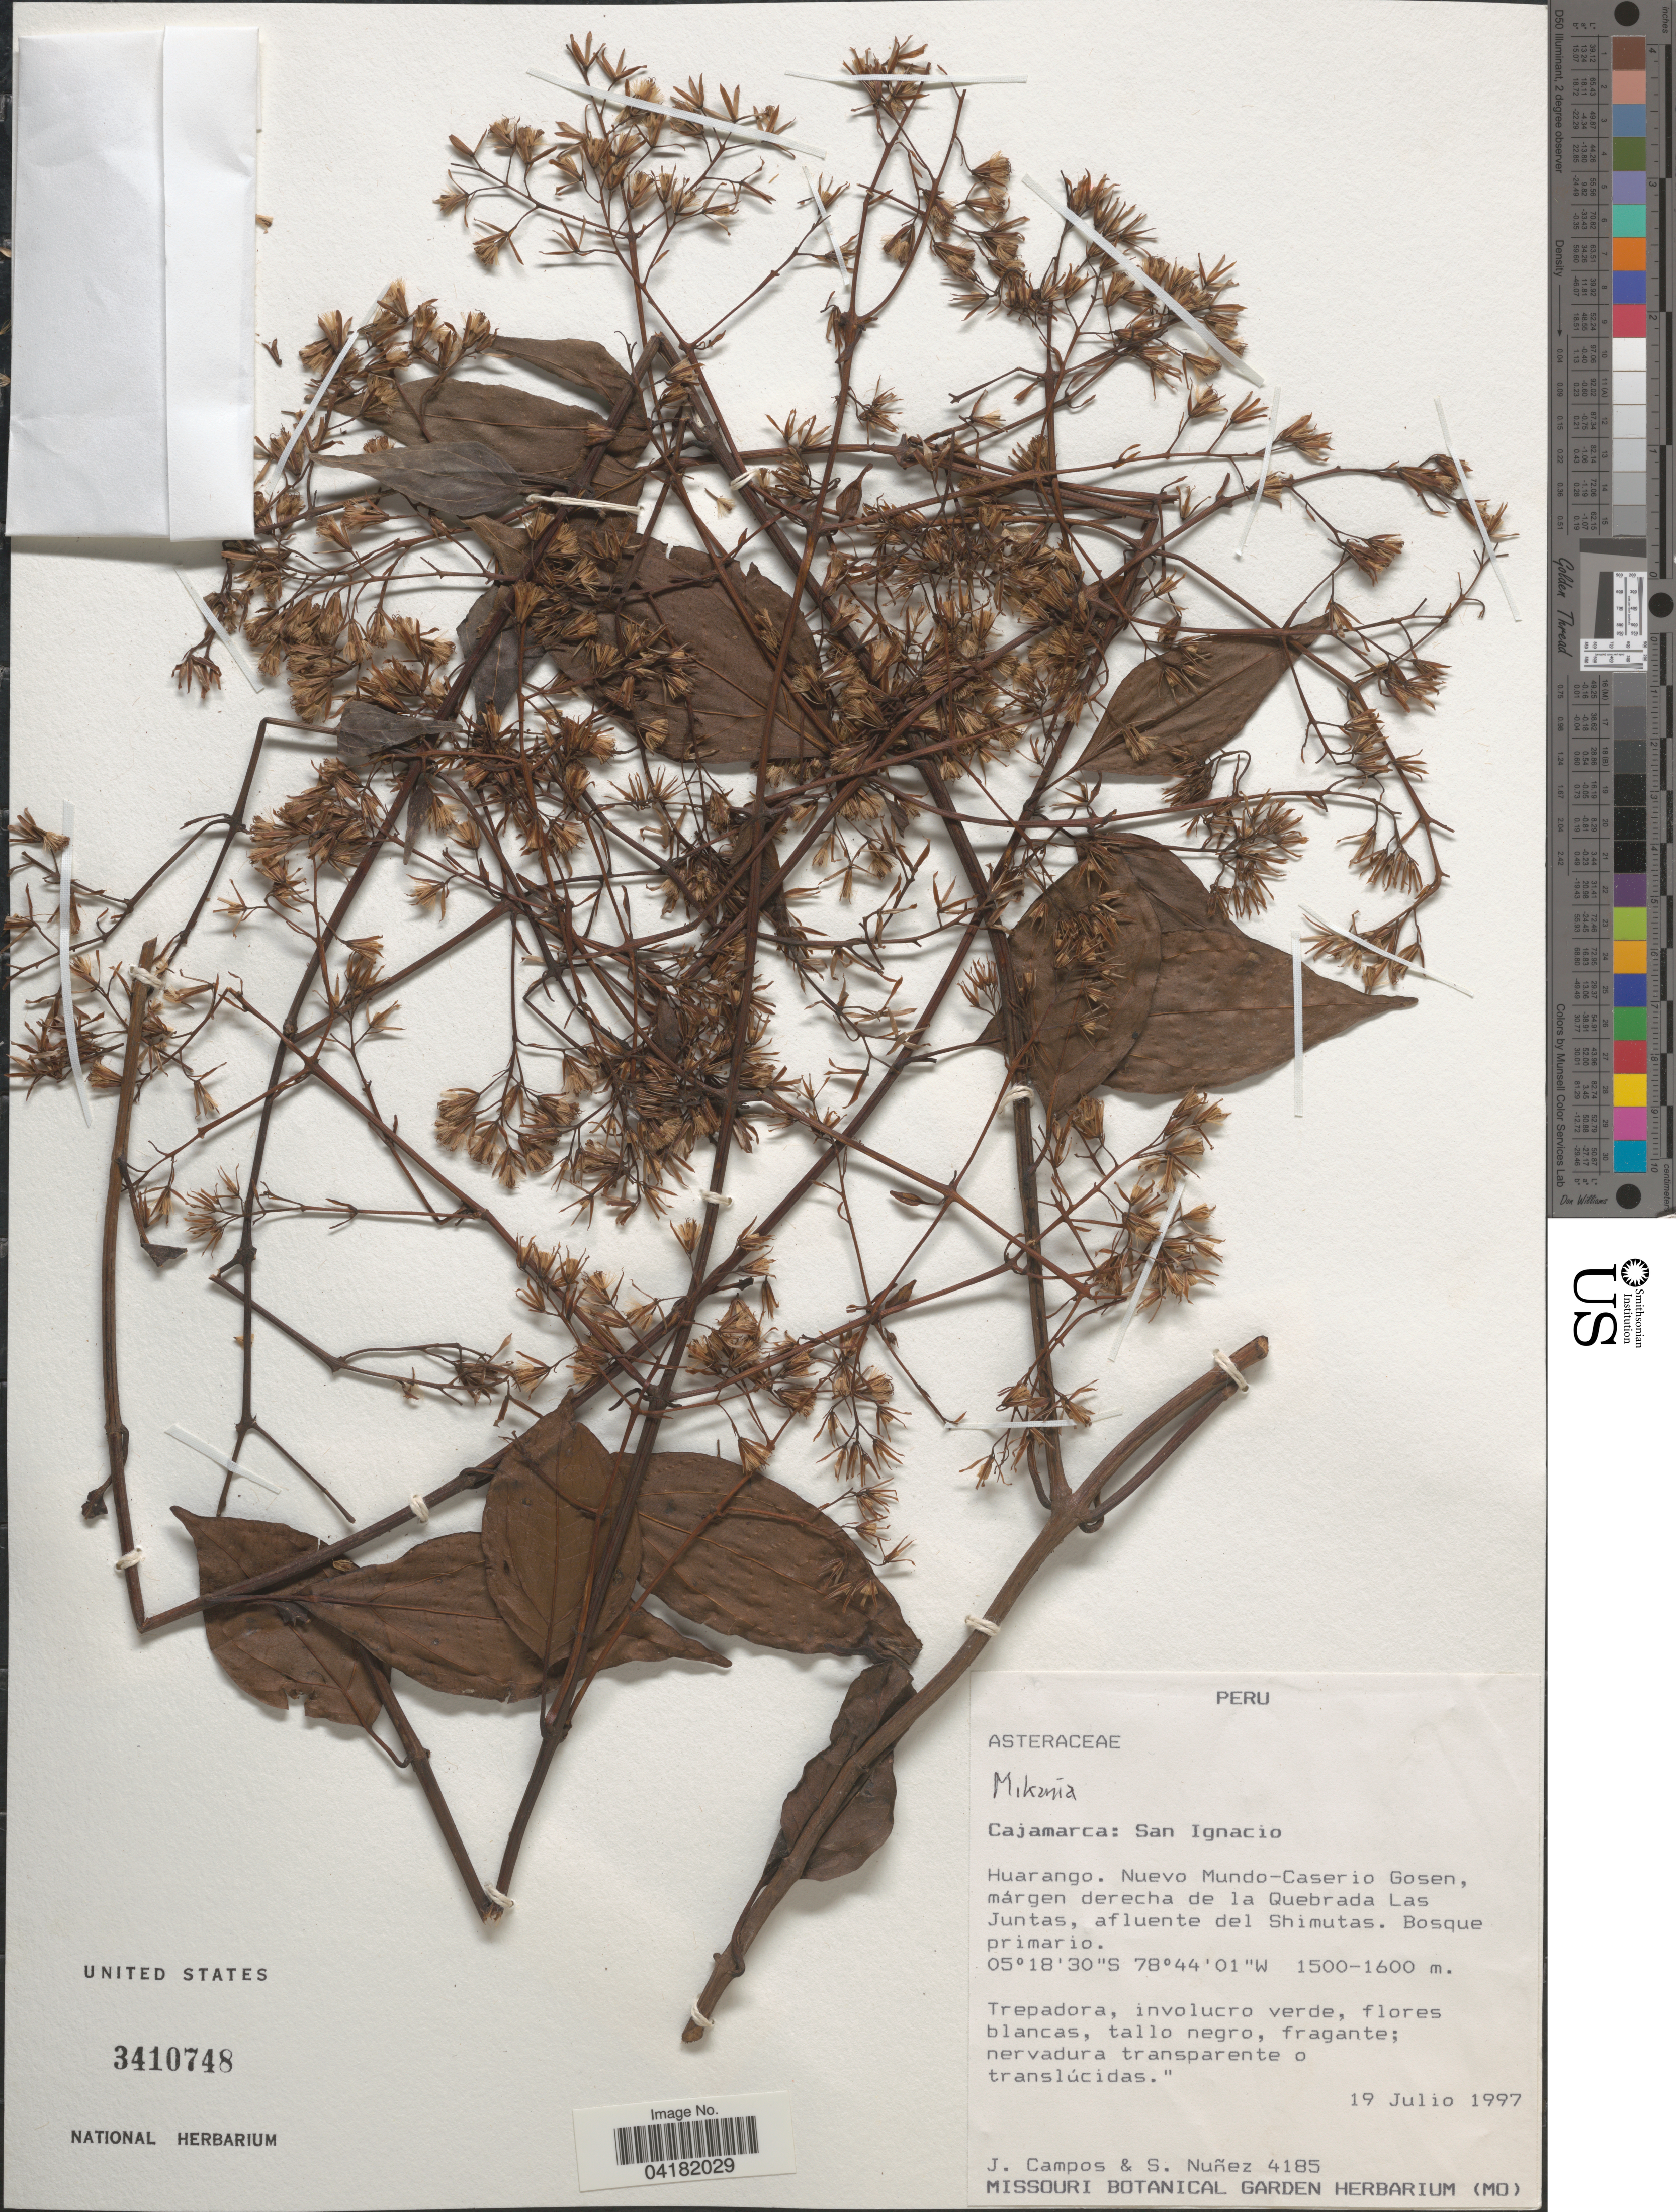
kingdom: Plantae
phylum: Tracheophyta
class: Magnoliopsida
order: Asterales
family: Asteraceae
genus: Mikania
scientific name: Mikania sp.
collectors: J. Campos & S. Nuñez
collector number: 4185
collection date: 1997-07-19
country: Peru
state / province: Cajamarca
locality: San Ignacio. Huarango. Nuevo Mundo-Caserio Gosen, márgen derecha de la Quebrada Las Juntas, afluente del Shimutas.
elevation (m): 1500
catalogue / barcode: US 3410748